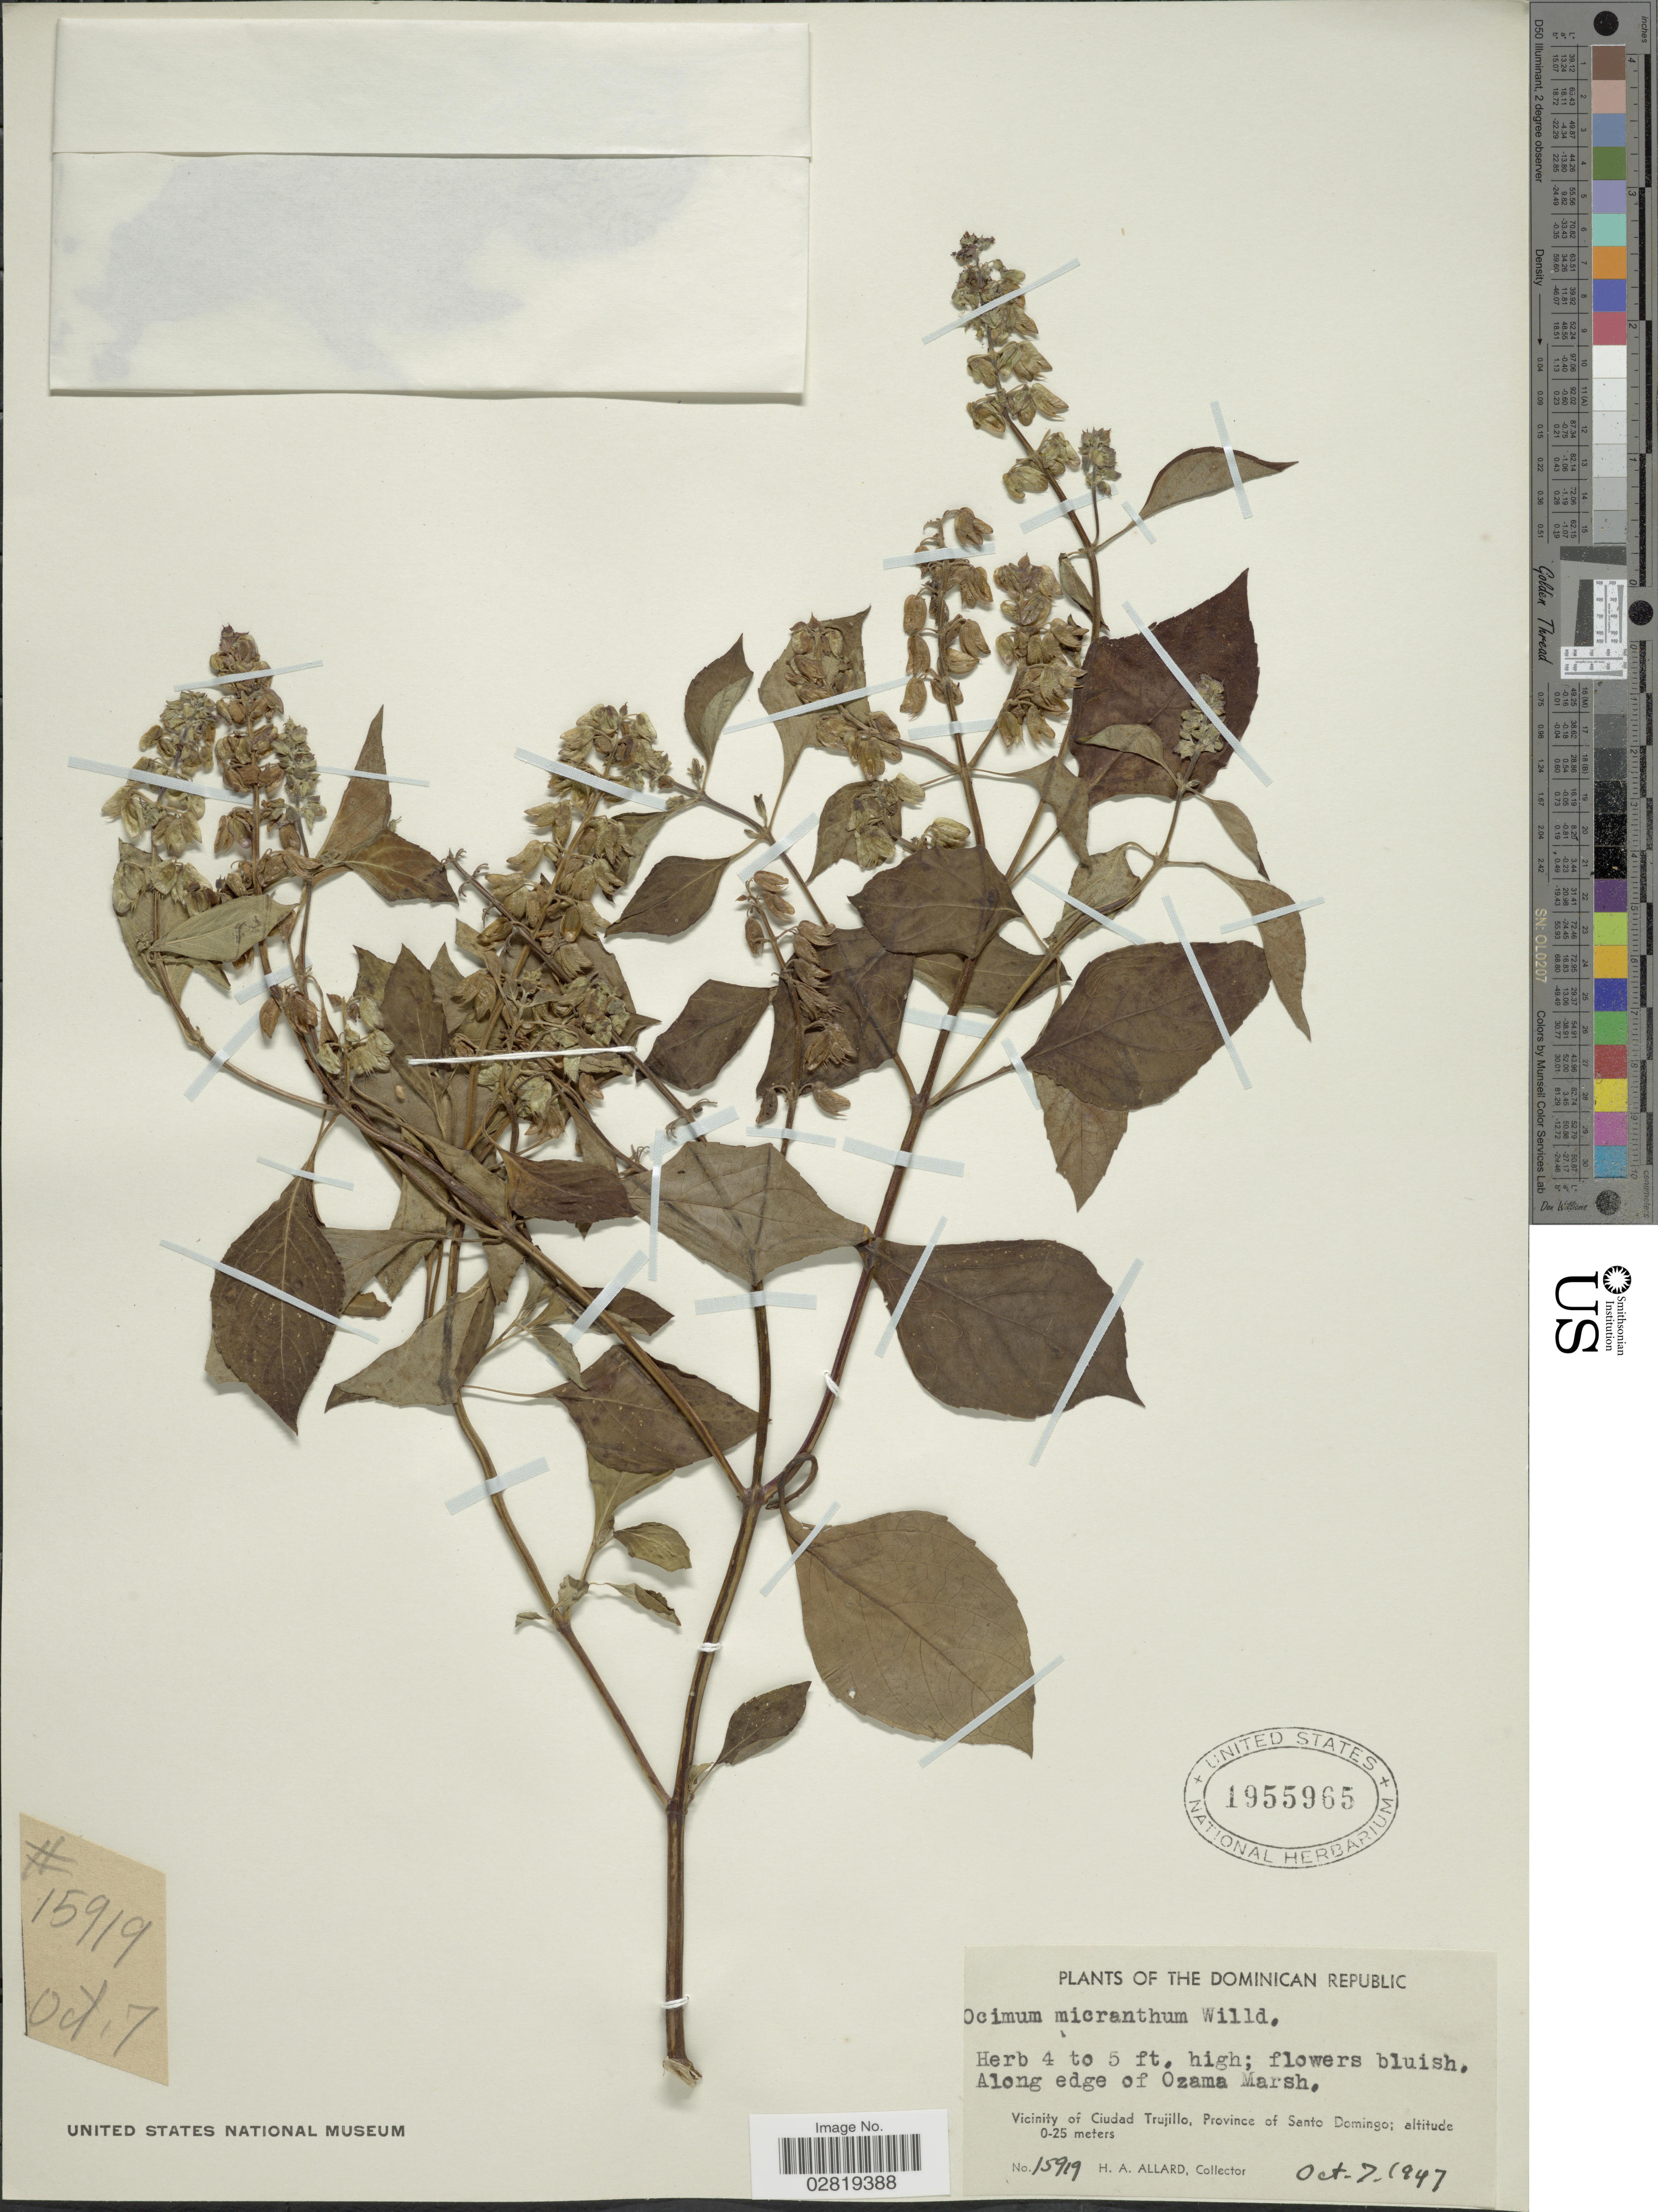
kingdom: Plantae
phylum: Tracheophyta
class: Magnoliopsida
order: Lamiales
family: Lamiaceae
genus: Ocimum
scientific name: Ocimum micranthum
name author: Willd.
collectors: H. A. Allard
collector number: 15919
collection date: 1947-10-07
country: Venezuela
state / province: Trujillo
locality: Along edge of Ozama Marsh. Vicinity of Ciudad Trujillo, Province of Santo Domingo.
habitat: along edge of marsh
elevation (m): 0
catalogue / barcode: US 1955965